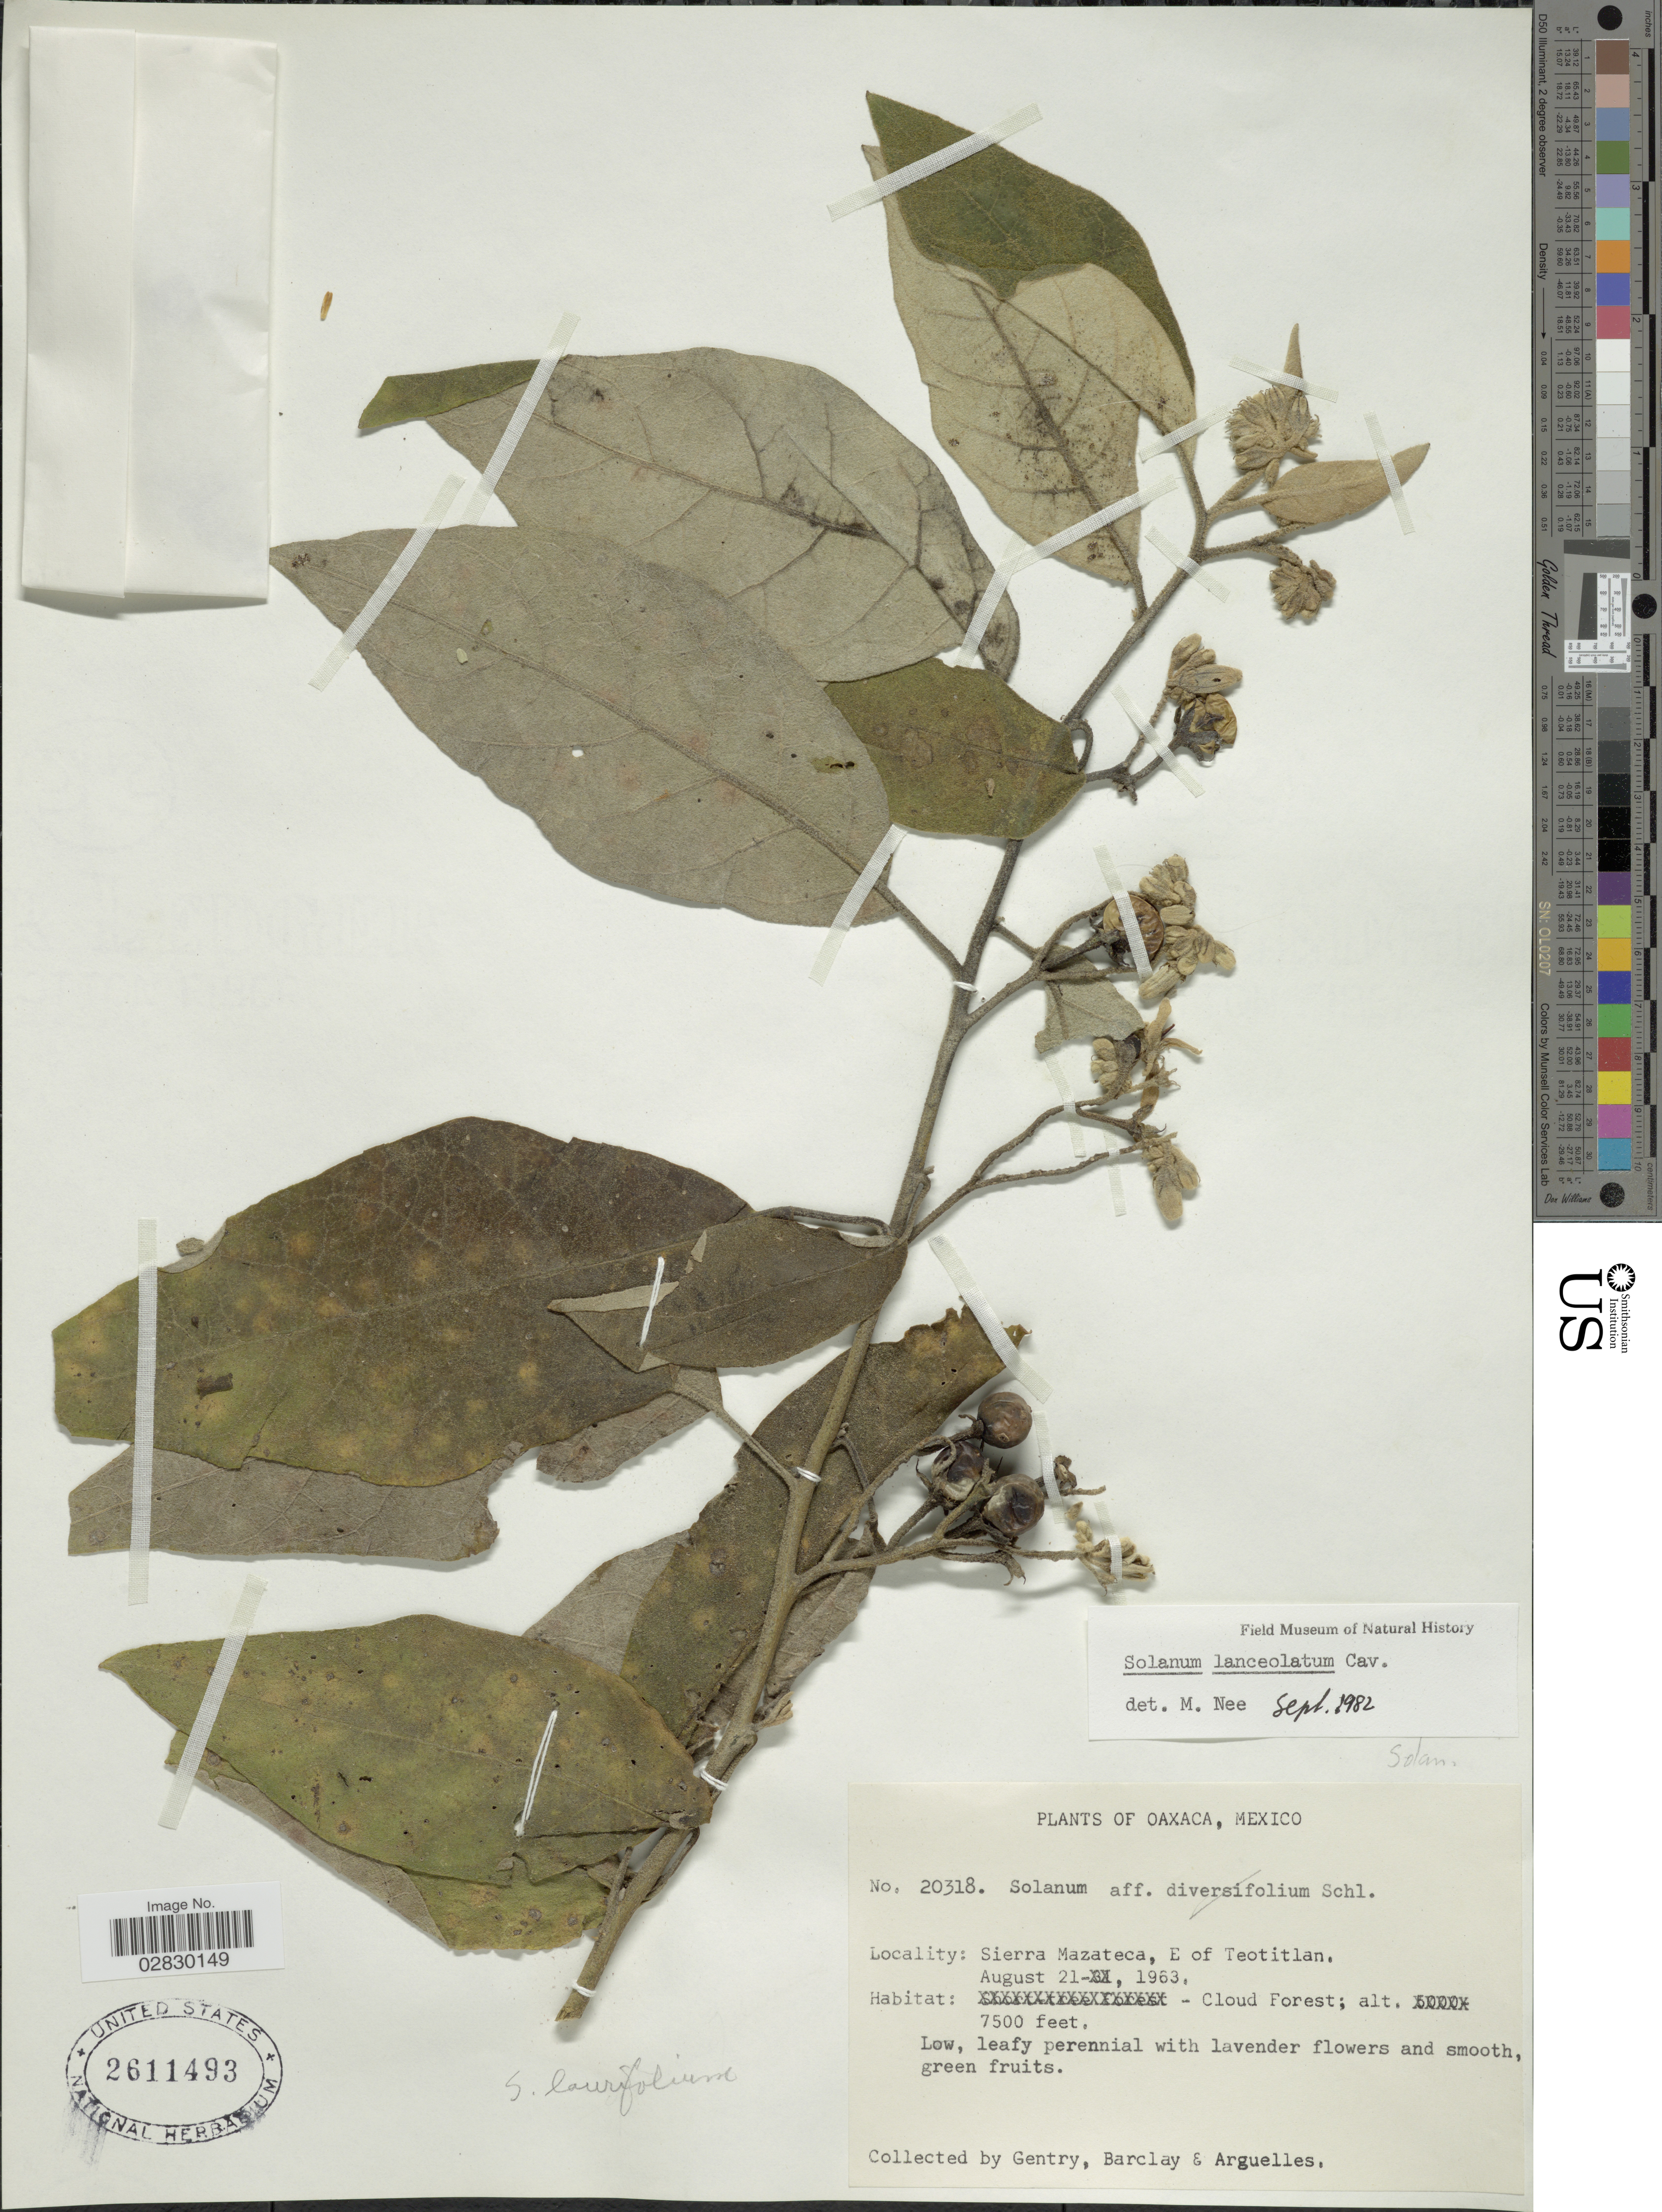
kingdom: Plantae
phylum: Tracheophyta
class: Magnoliopsida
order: Solanales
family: Solanaceae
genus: Solanum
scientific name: Solanum lanceolatum Berthault, nom. illeg.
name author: Berthault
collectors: Gentry, --, -- Barclay & Arguelles, --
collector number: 20318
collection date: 1963-08-21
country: Mexico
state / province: Oaxaca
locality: Sierra Mazateca, E of Teotitlan.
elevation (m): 2286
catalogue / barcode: US 2611493